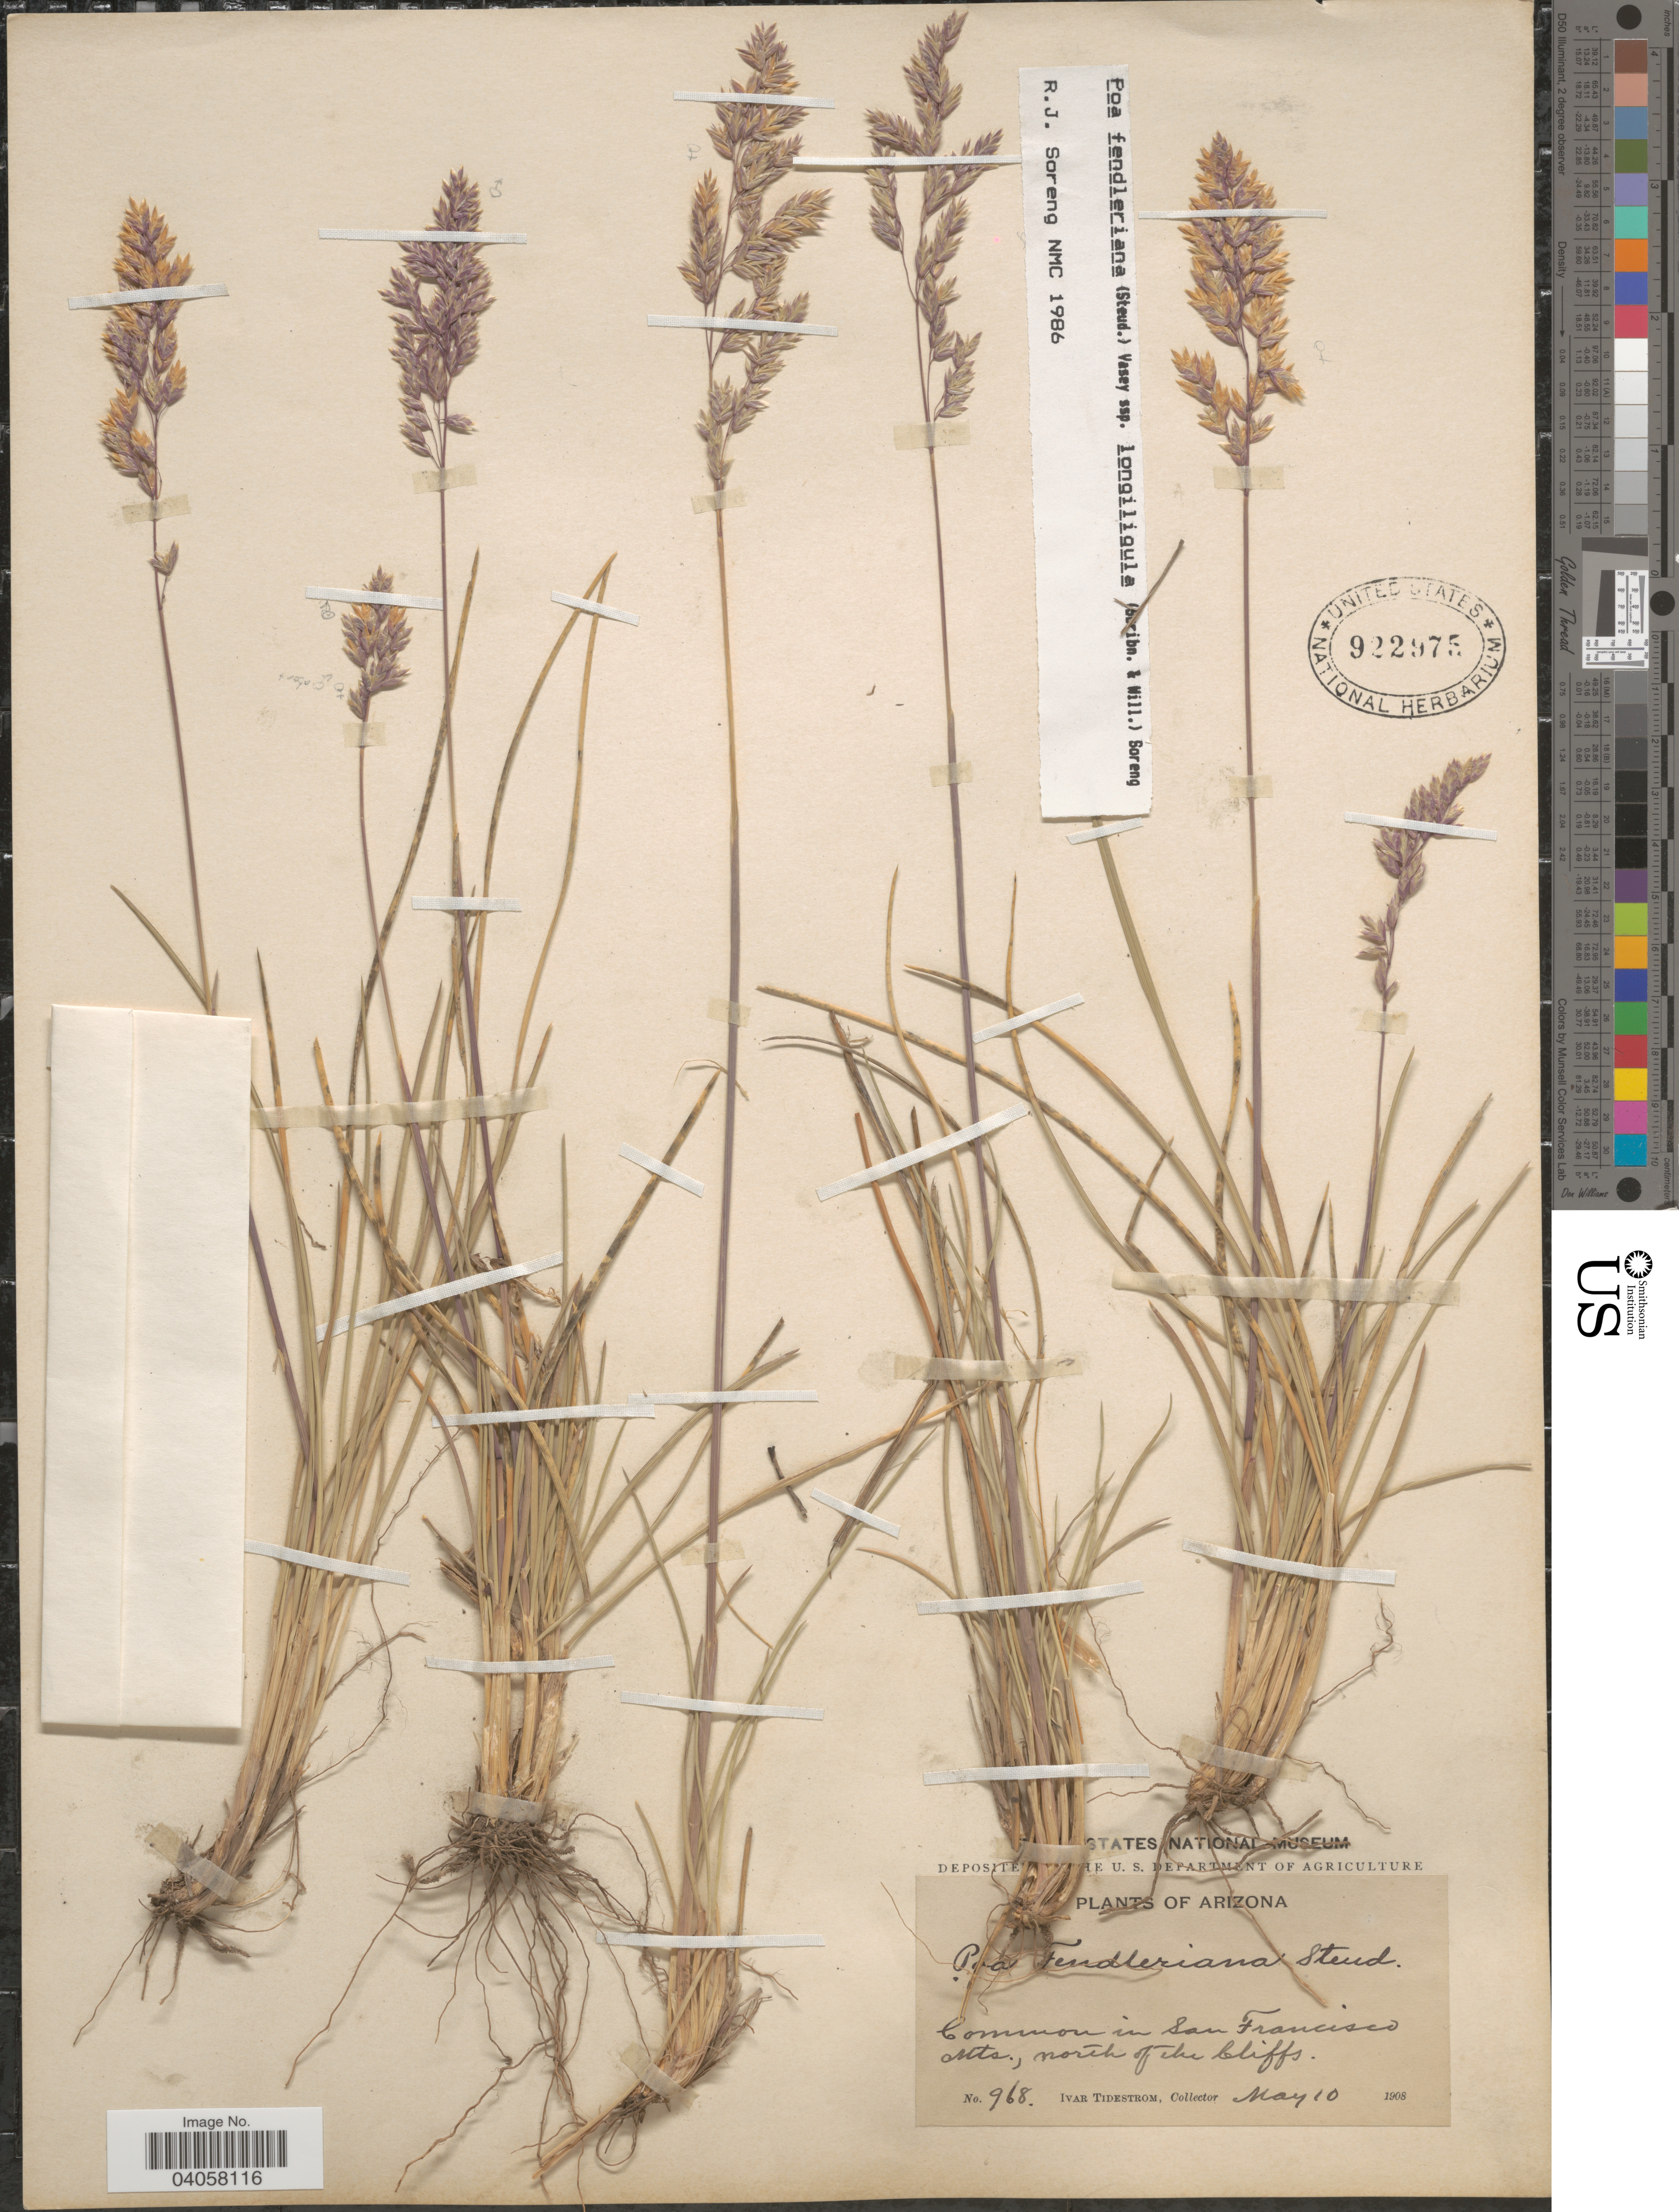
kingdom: Plantae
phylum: Tracheophyta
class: Liliopsida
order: Poales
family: Poaceae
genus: Poa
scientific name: Poa fendleriana subsp. longiligula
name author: (Scribn. & T.A. Williams) Soreng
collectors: I. F. Tidestrom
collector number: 968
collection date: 1908-05-10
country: United States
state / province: Arizona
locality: In San Francisco Mts., north of the Cliffs.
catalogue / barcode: US 922975